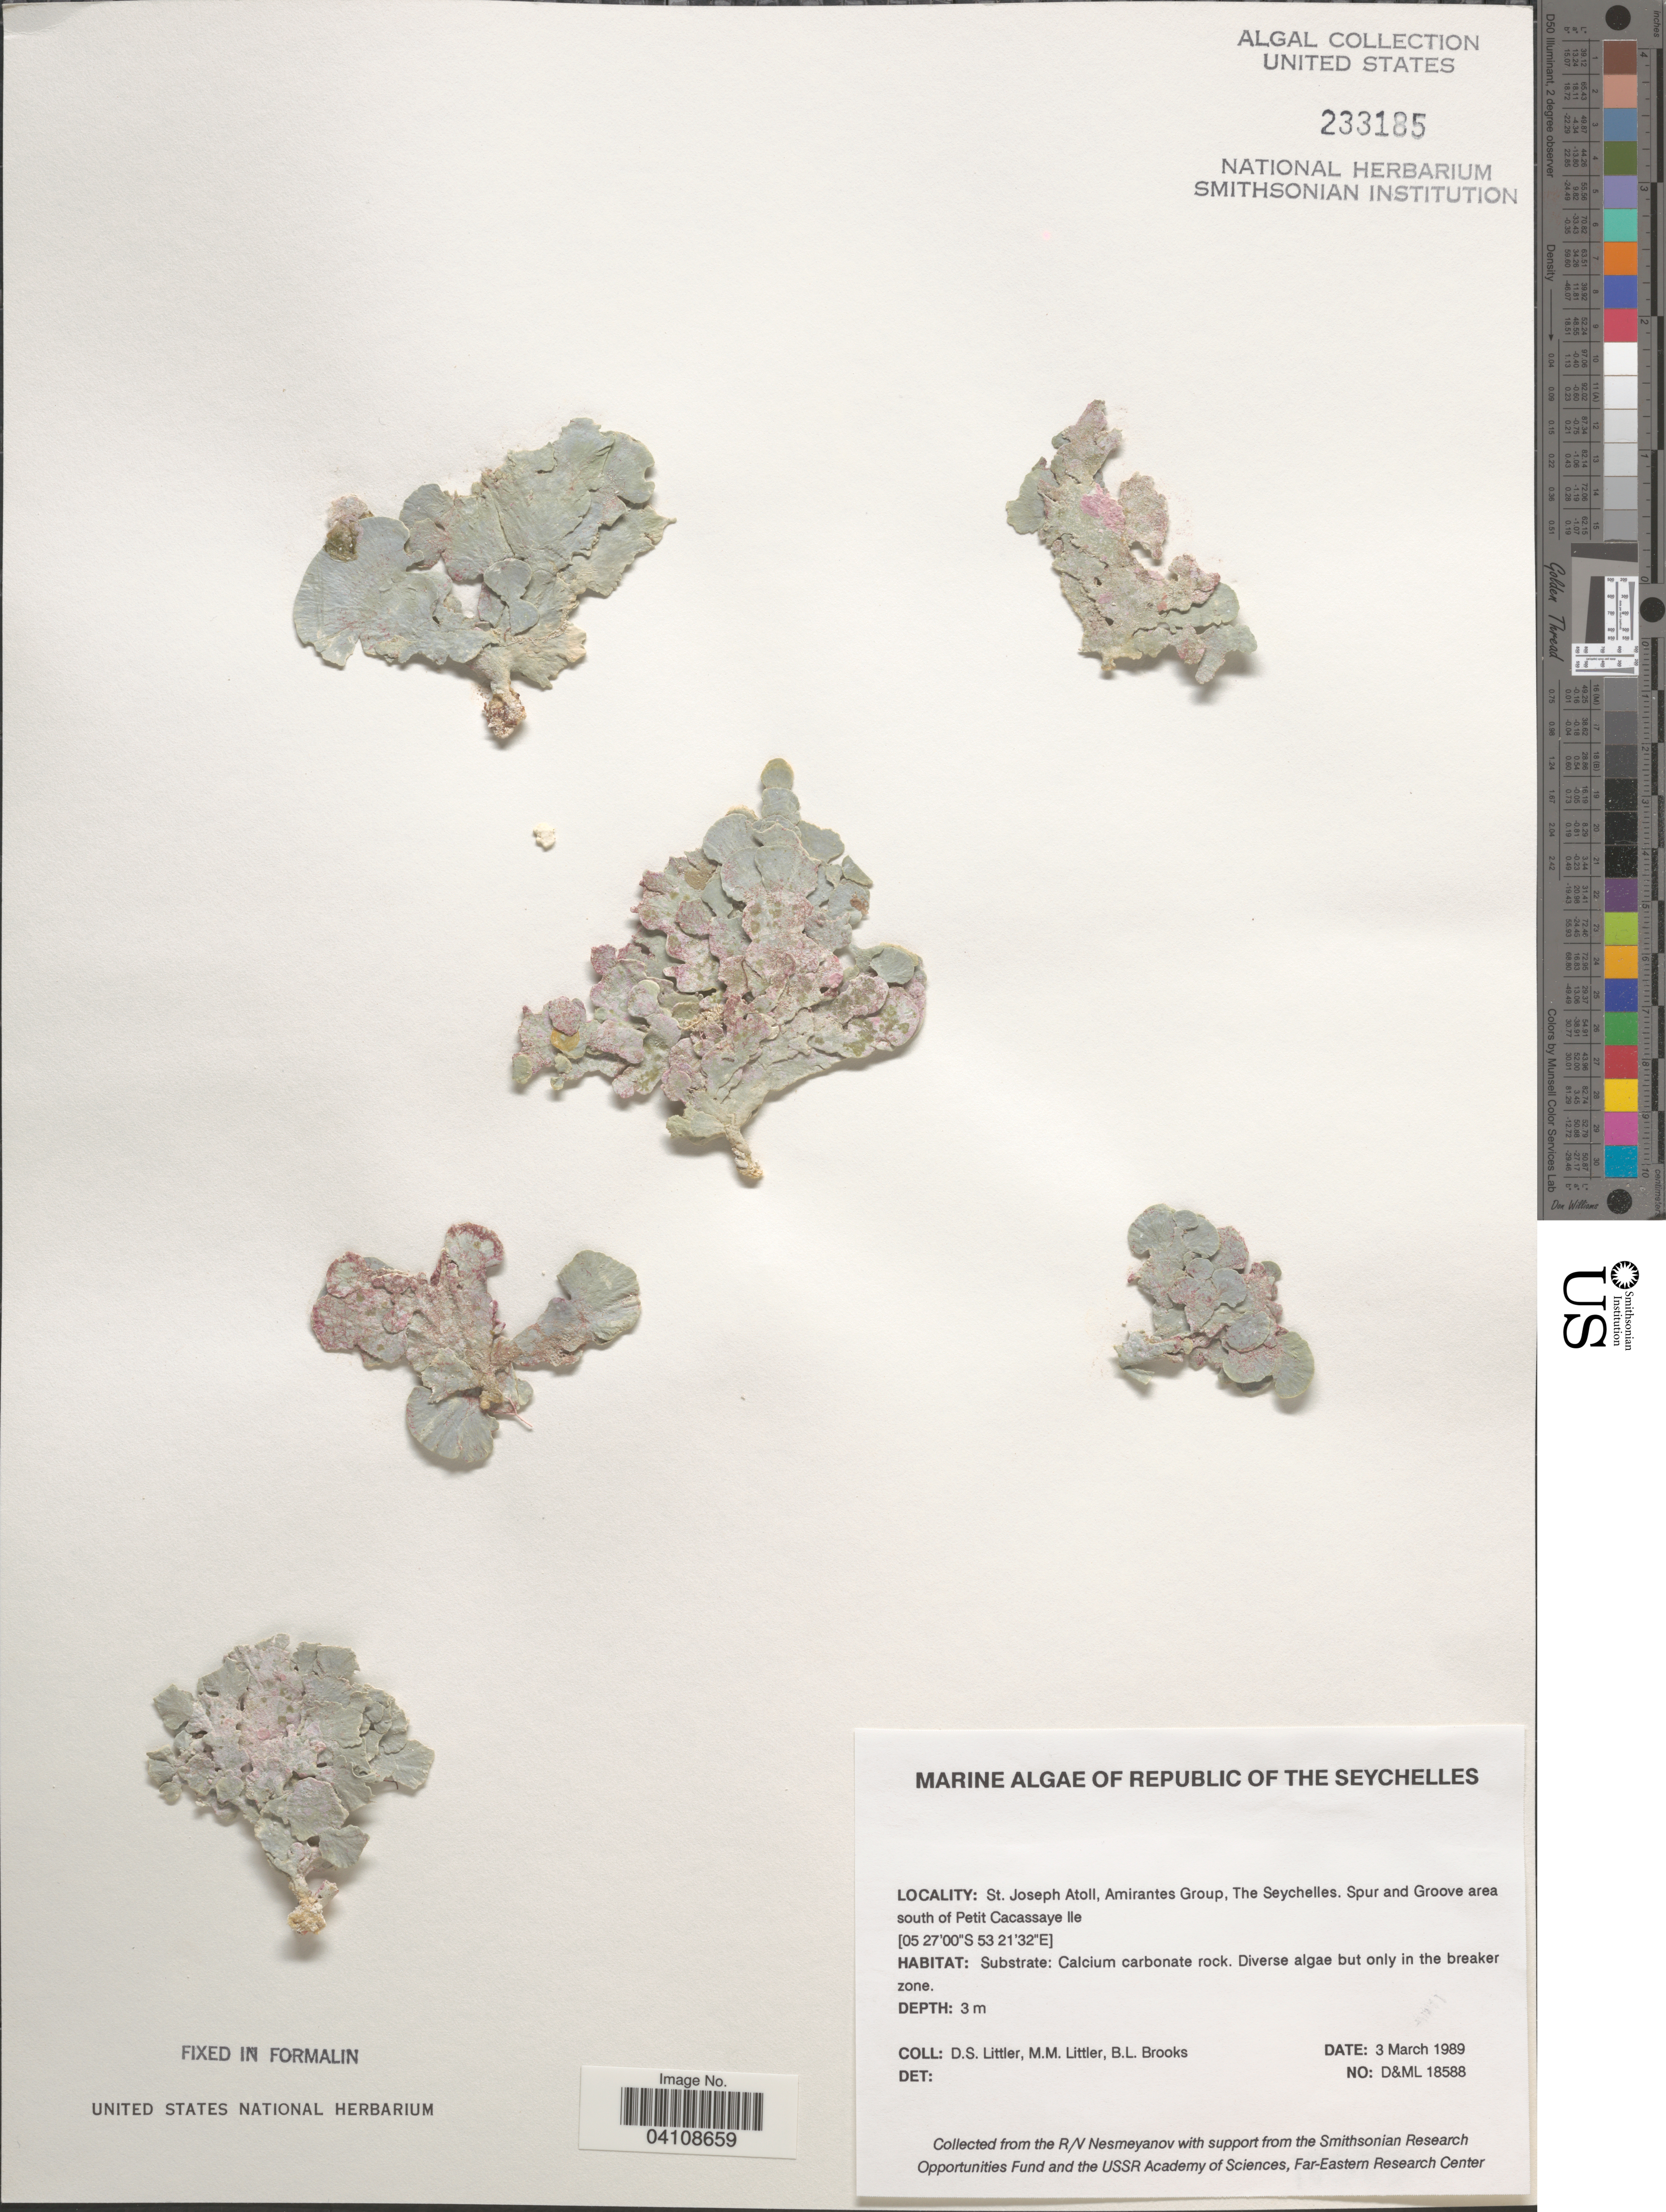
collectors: D. S. Littler & B. Brooks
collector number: D&ML18588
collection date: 1989-03-03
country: Seychelles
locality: Republic of The Seychelles. St. Joseph Atoll. Spur and Groove area south of Petit Cacassaye Ile.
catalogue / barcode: US 233185